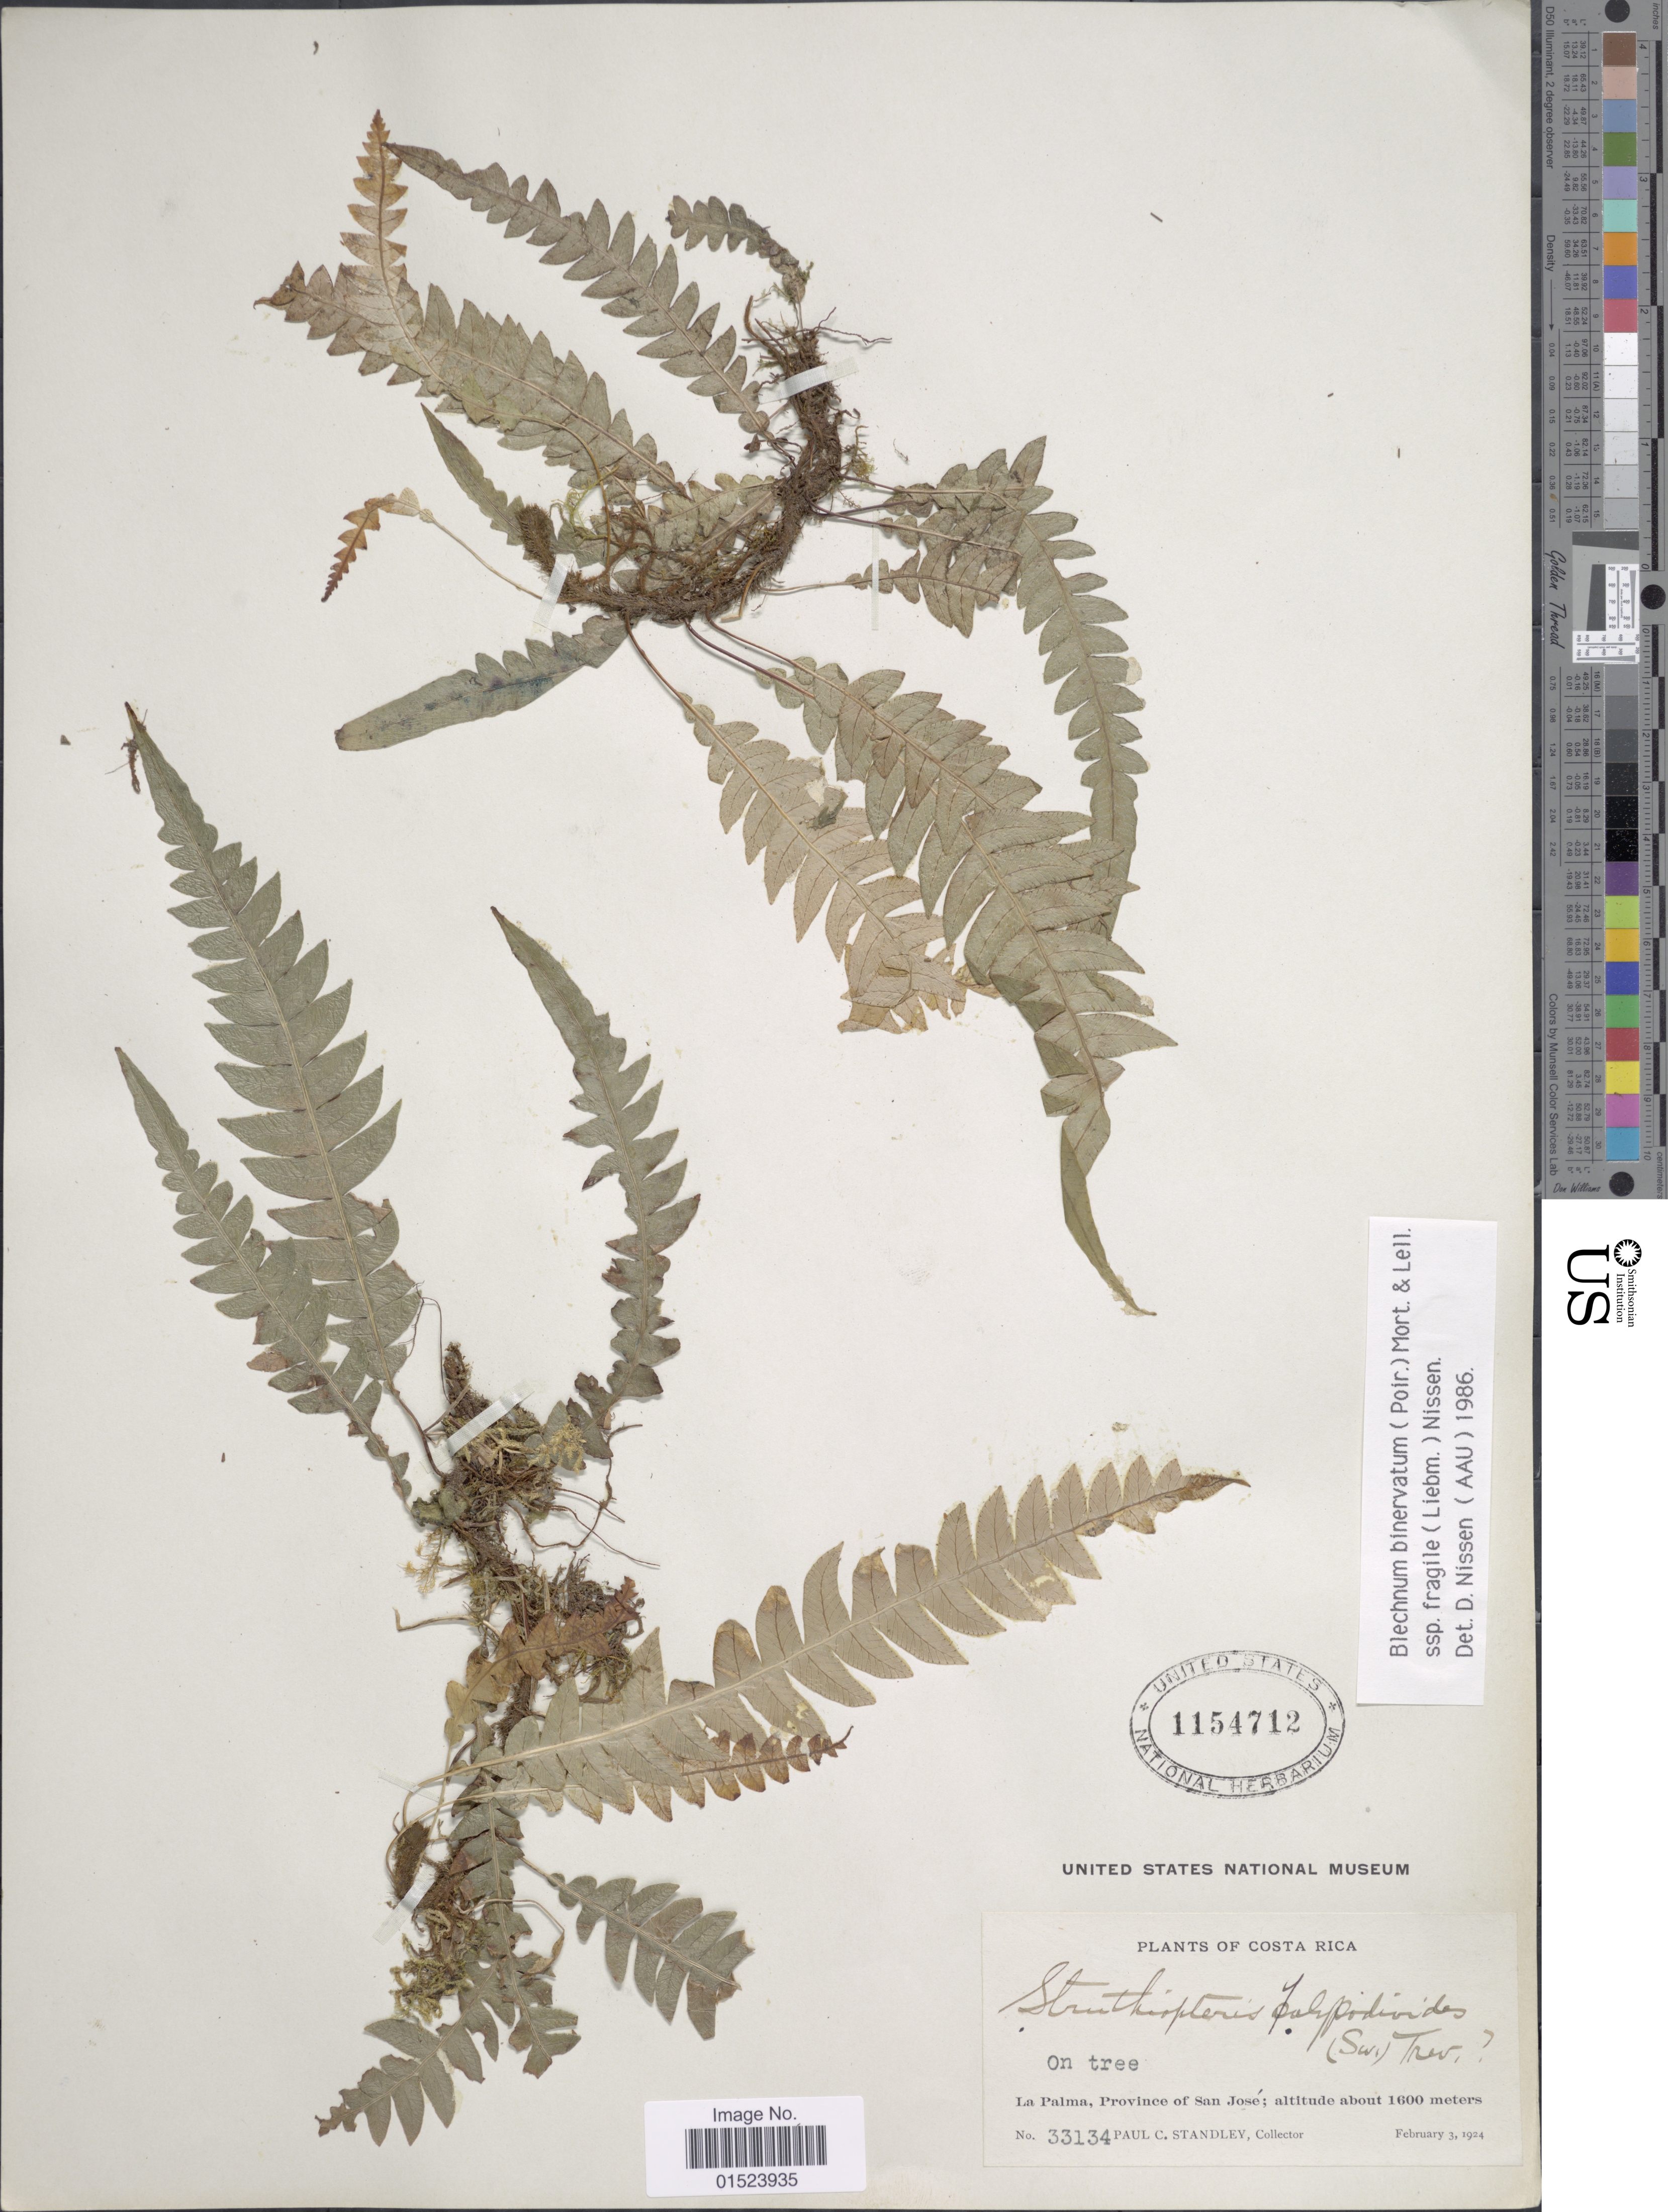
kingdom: Plantae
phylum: Tracheophyta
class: Polypodiopsida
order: Polypodiales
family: Blechnaceae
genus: Blechnum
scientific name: Blechnum fragile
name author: (Liebm.) C.V. Morton & Lellinger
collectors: P. C. Standley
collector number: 33134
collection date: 1924-02-03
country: Costa Rica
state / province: San José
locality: La Palma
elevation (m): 1600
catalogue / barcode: US 1154712